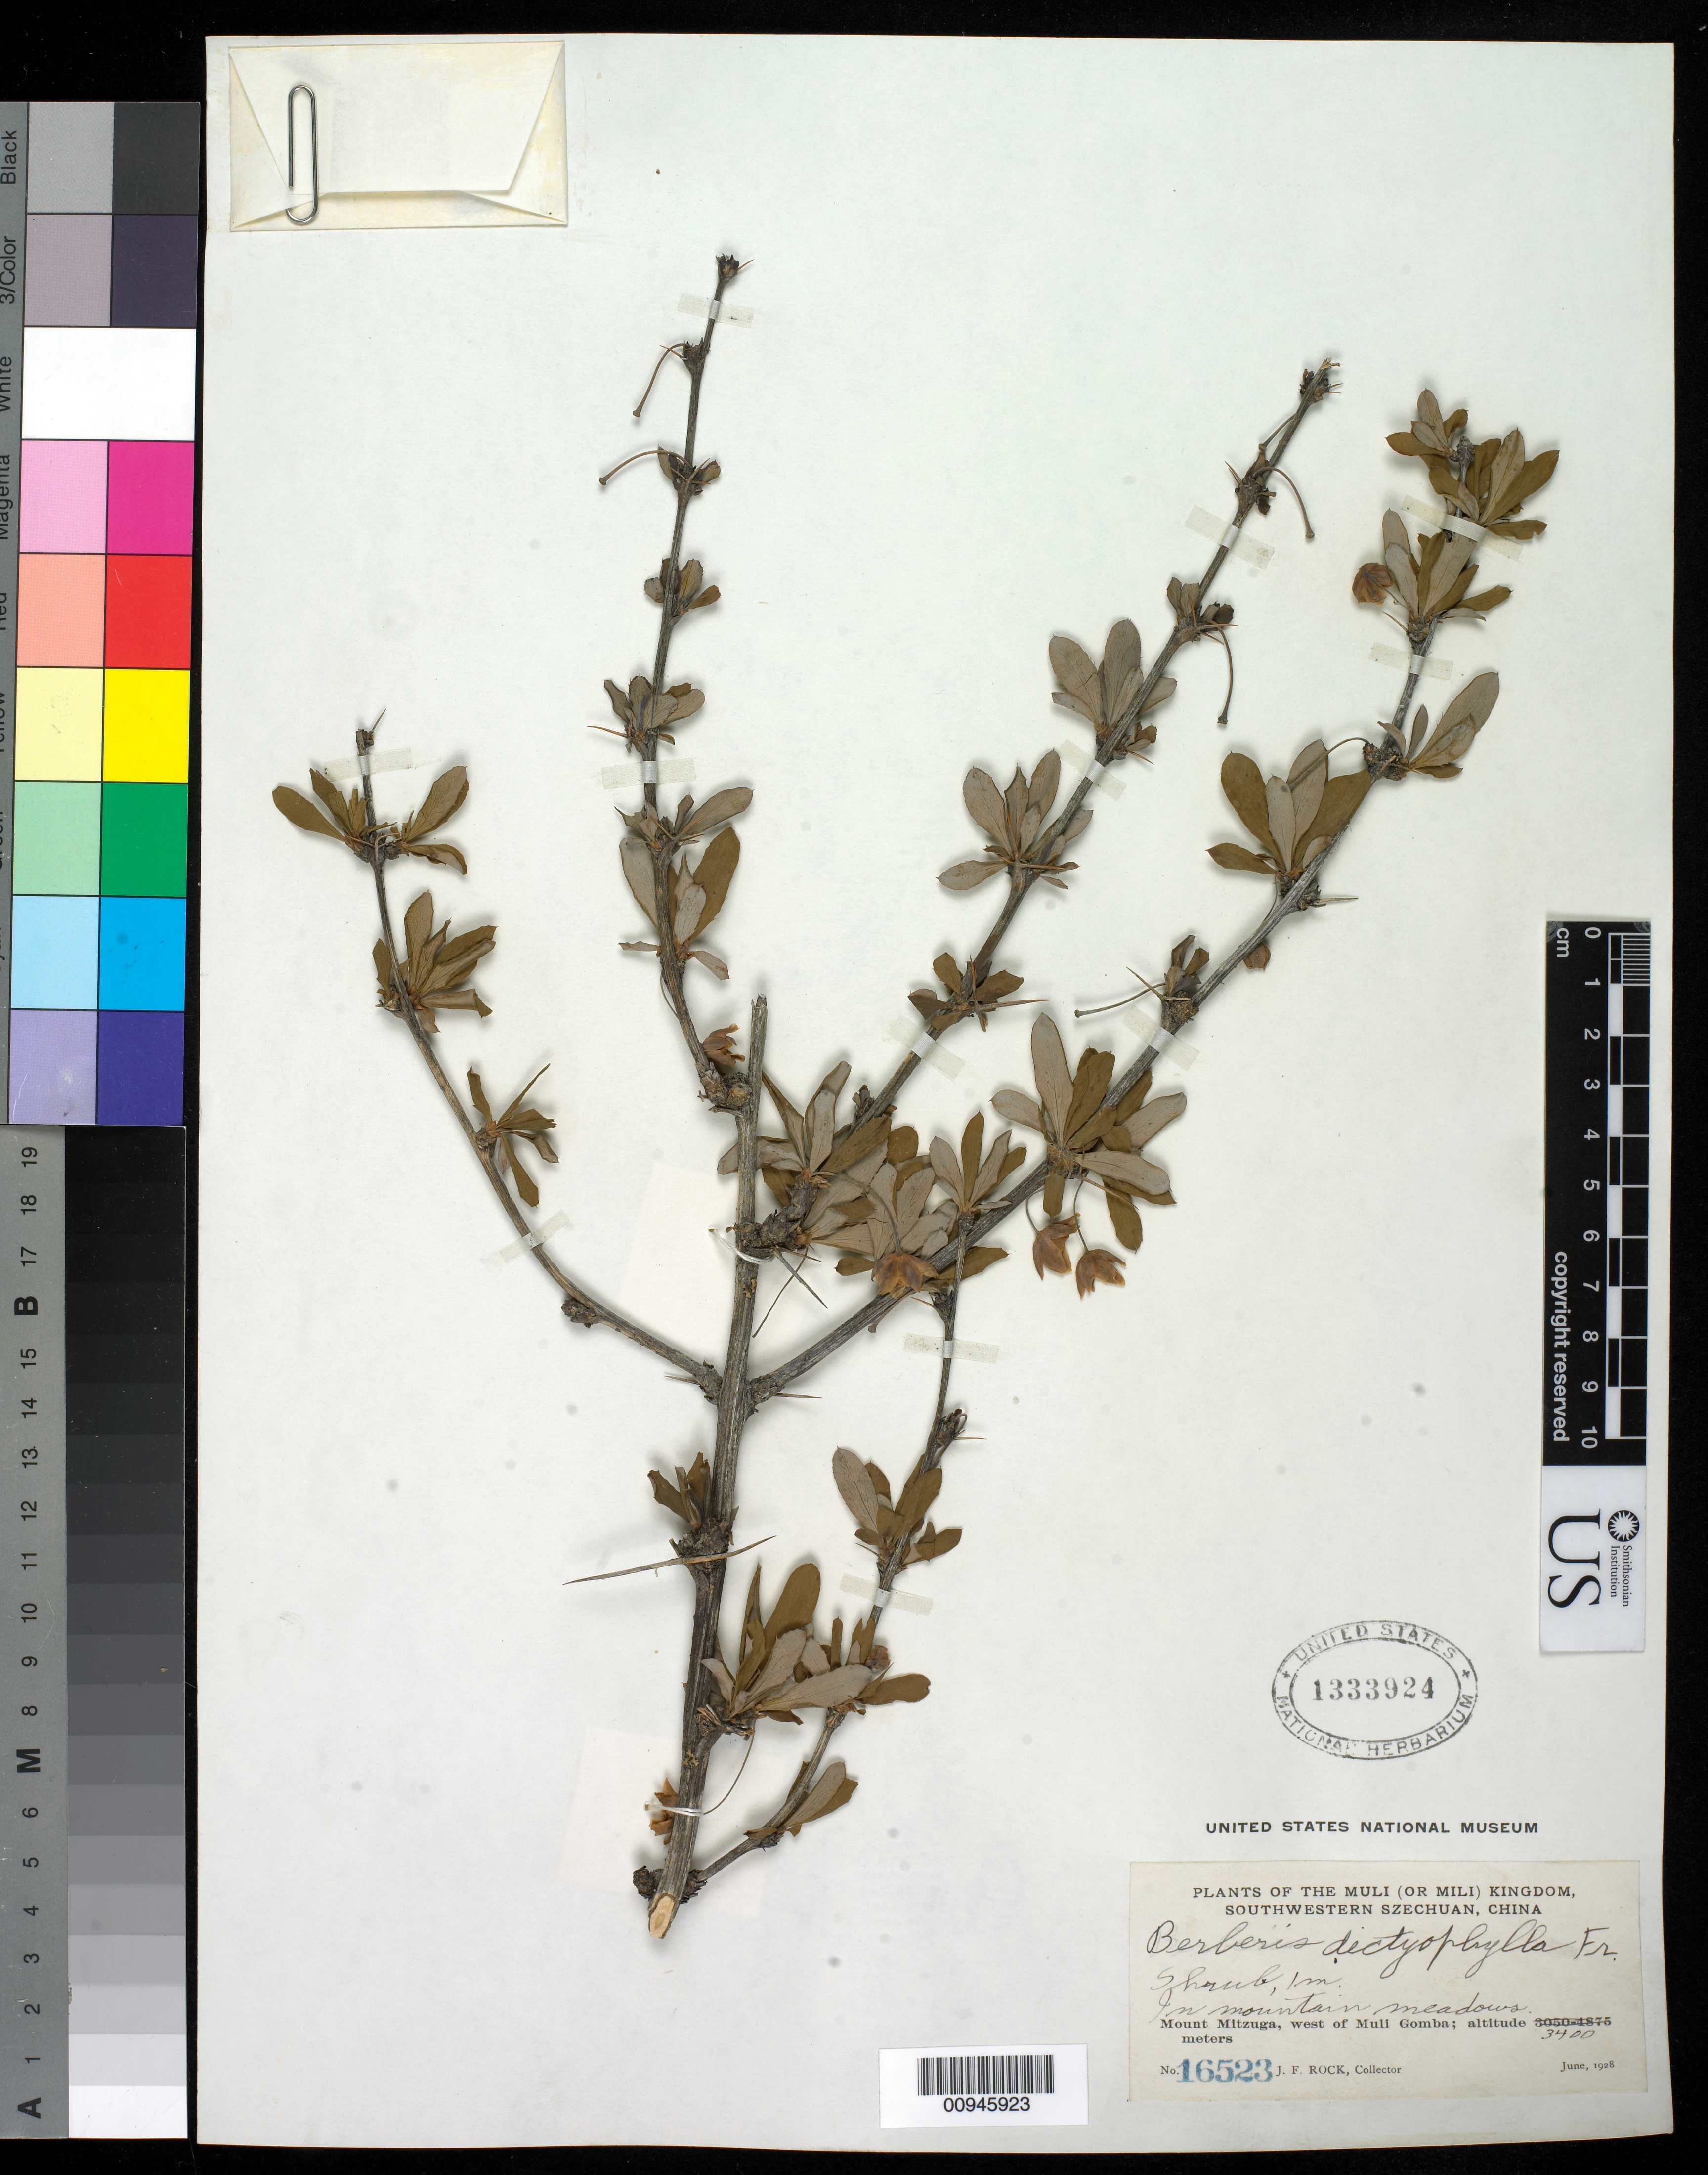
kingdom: Plantae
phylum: Tracheophyta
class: Magnoliopsida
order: Ranunculales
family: Berberidaceae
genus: Berberis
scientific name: Berberis dictyophylla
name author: Franch.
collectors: J. F. Rock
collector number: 16523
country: China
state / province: Sichuan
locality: Mount Mitzuga, W of Mull Gomba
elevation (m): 3400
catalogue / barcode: US 1333924